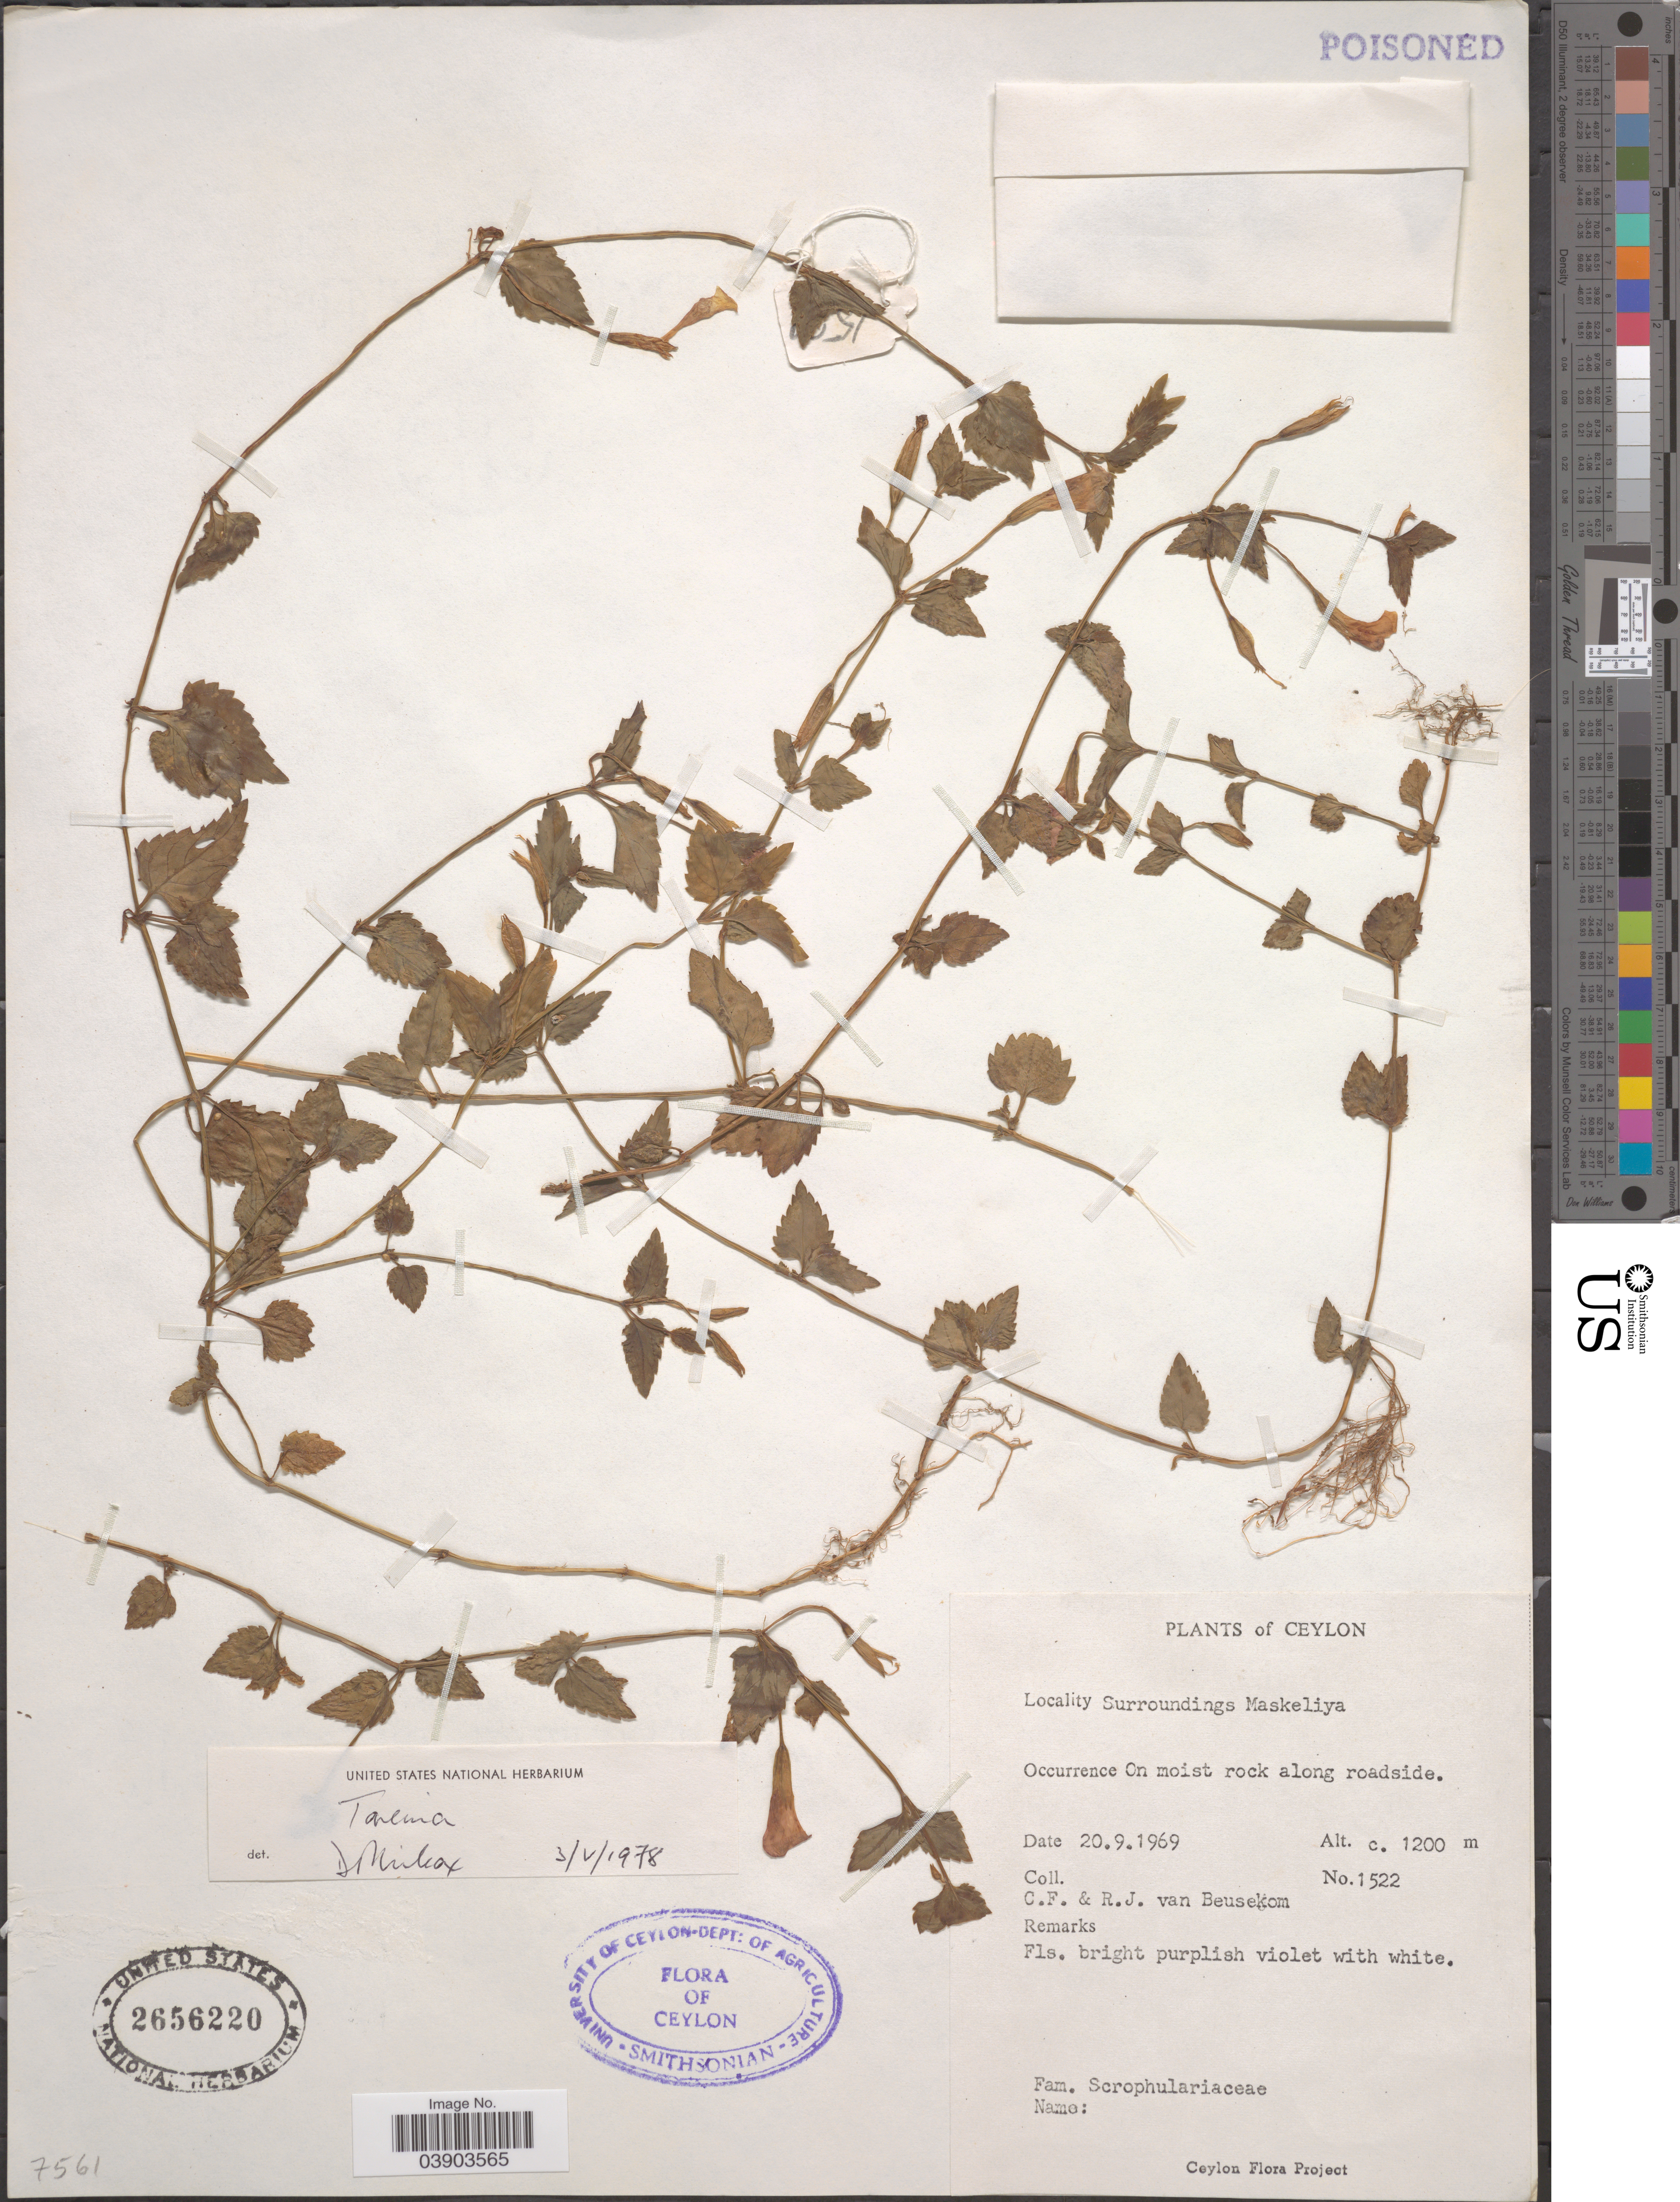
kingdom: Plantae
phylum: Tracheophyta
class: Magnoliopsida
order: Lamiales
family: Linderniaceae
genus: Torenia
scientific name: Torenia sp.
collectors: C. F. Beusekom & R. Van Beusekom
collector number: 1522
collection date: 1969-09-20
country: Sri Lanka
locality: Ceylon, Surroundings Maskeliya.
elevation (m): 1200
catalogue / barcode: US 2656220